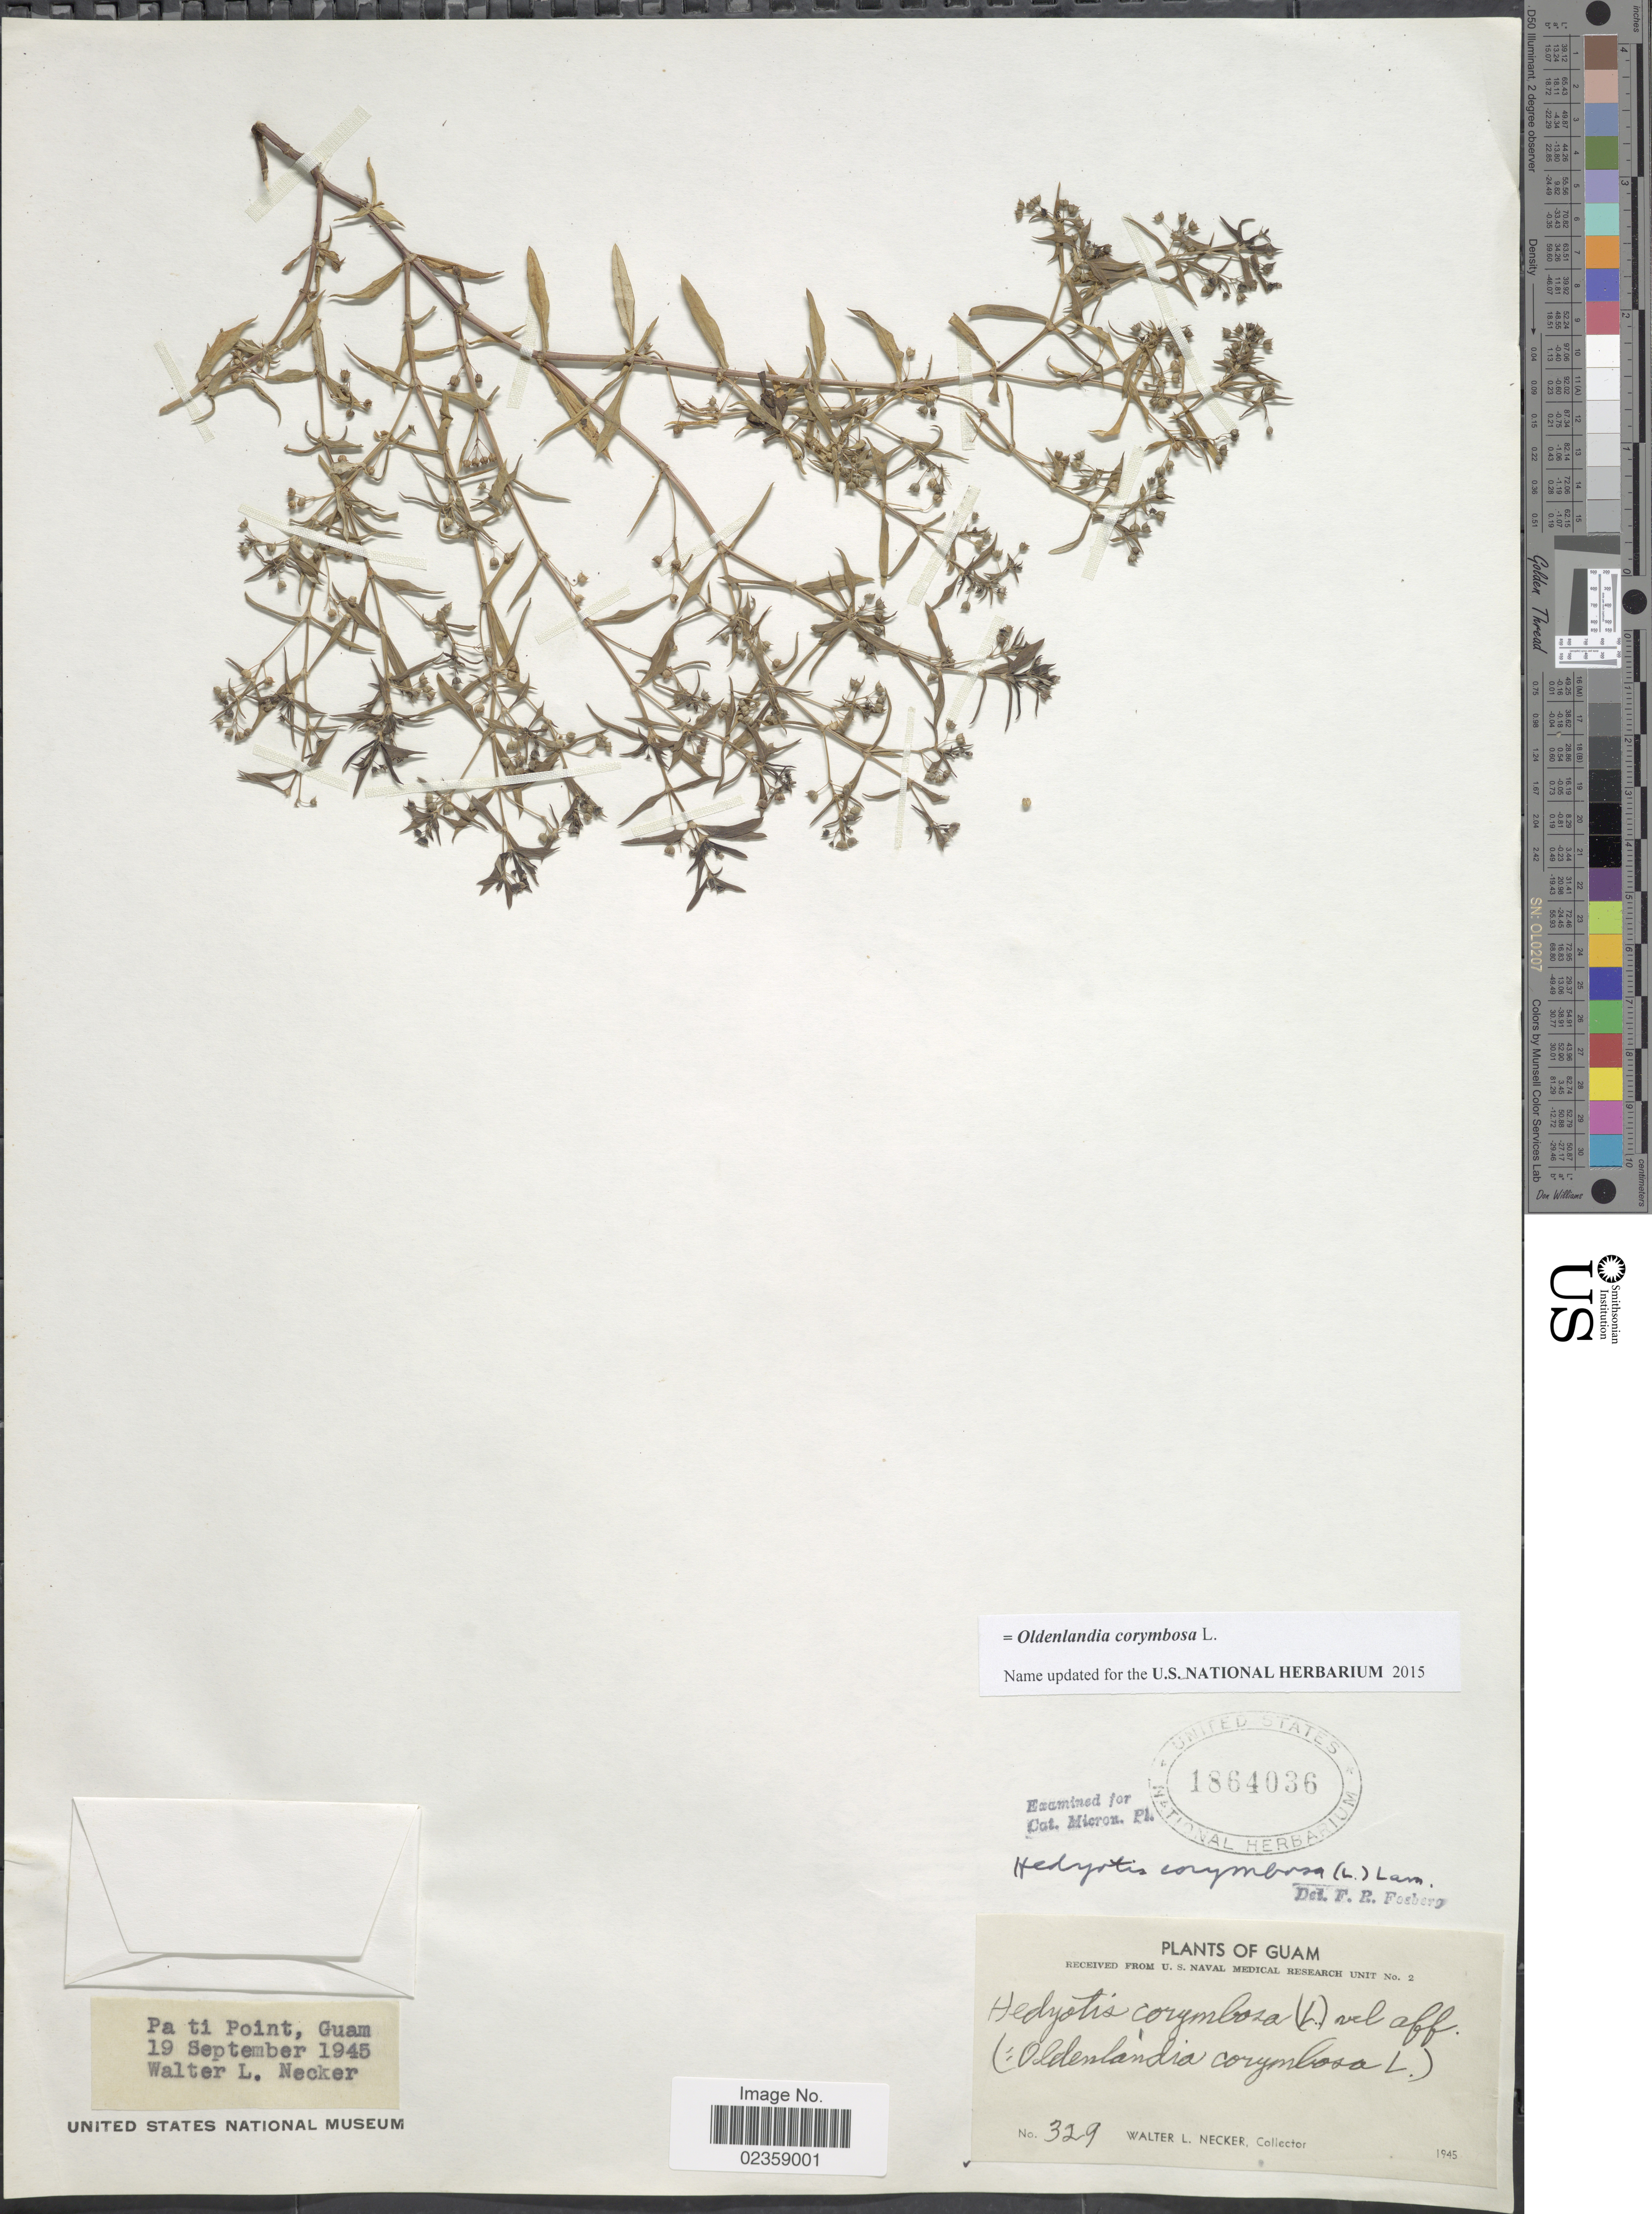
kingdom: Plantae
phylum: Tracheophyta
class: Magnoliopsida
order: Gentianales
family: Rubiaceae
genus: Oldenlandia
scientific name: Oldenlandia corymbosa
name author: L.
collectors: W. L. Necker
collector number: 329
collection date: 1945-09-19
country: Guam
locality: Pa ti Point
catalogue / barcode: US 1864036